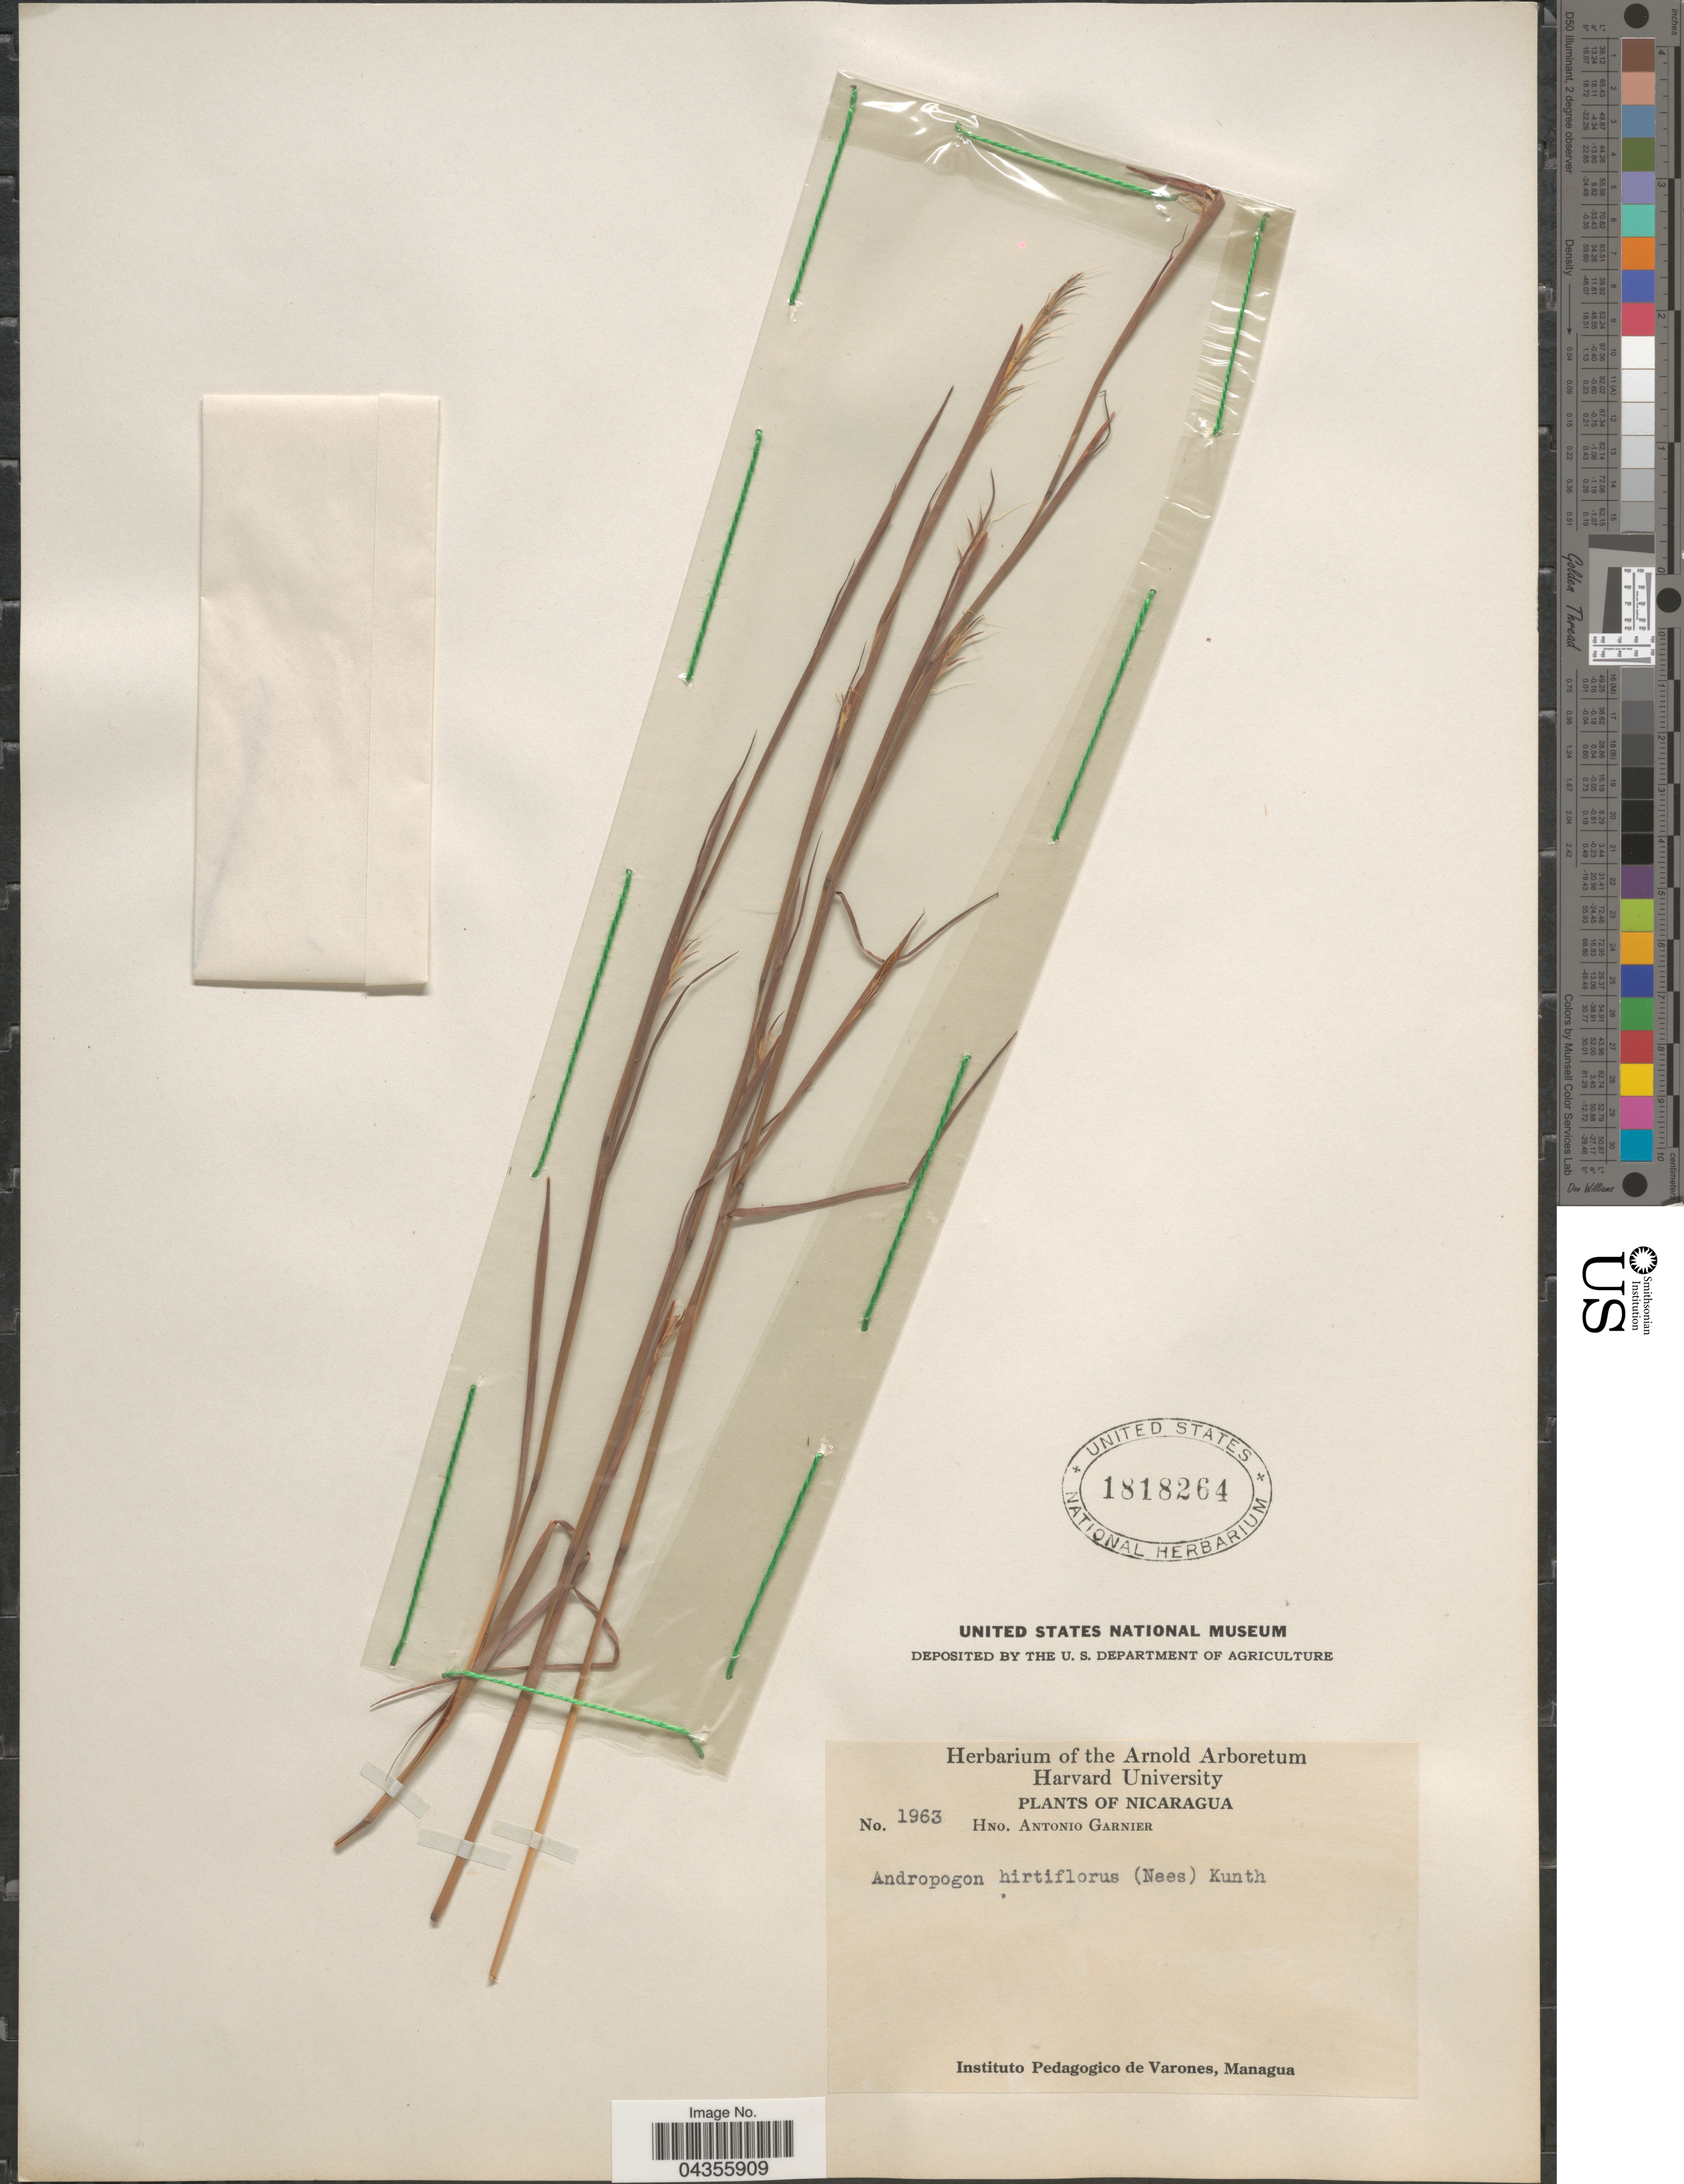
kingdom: Plantae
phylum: Tracheophyta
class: Liliopsida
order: Poales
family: Poaceae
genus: Schizachyrium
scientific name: Schizachyrium sanguineum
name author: (Retz.) Alston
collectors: Bro. A. Garnier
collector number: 1963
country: Nicaragua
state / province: Managua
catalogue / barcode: US 1818264